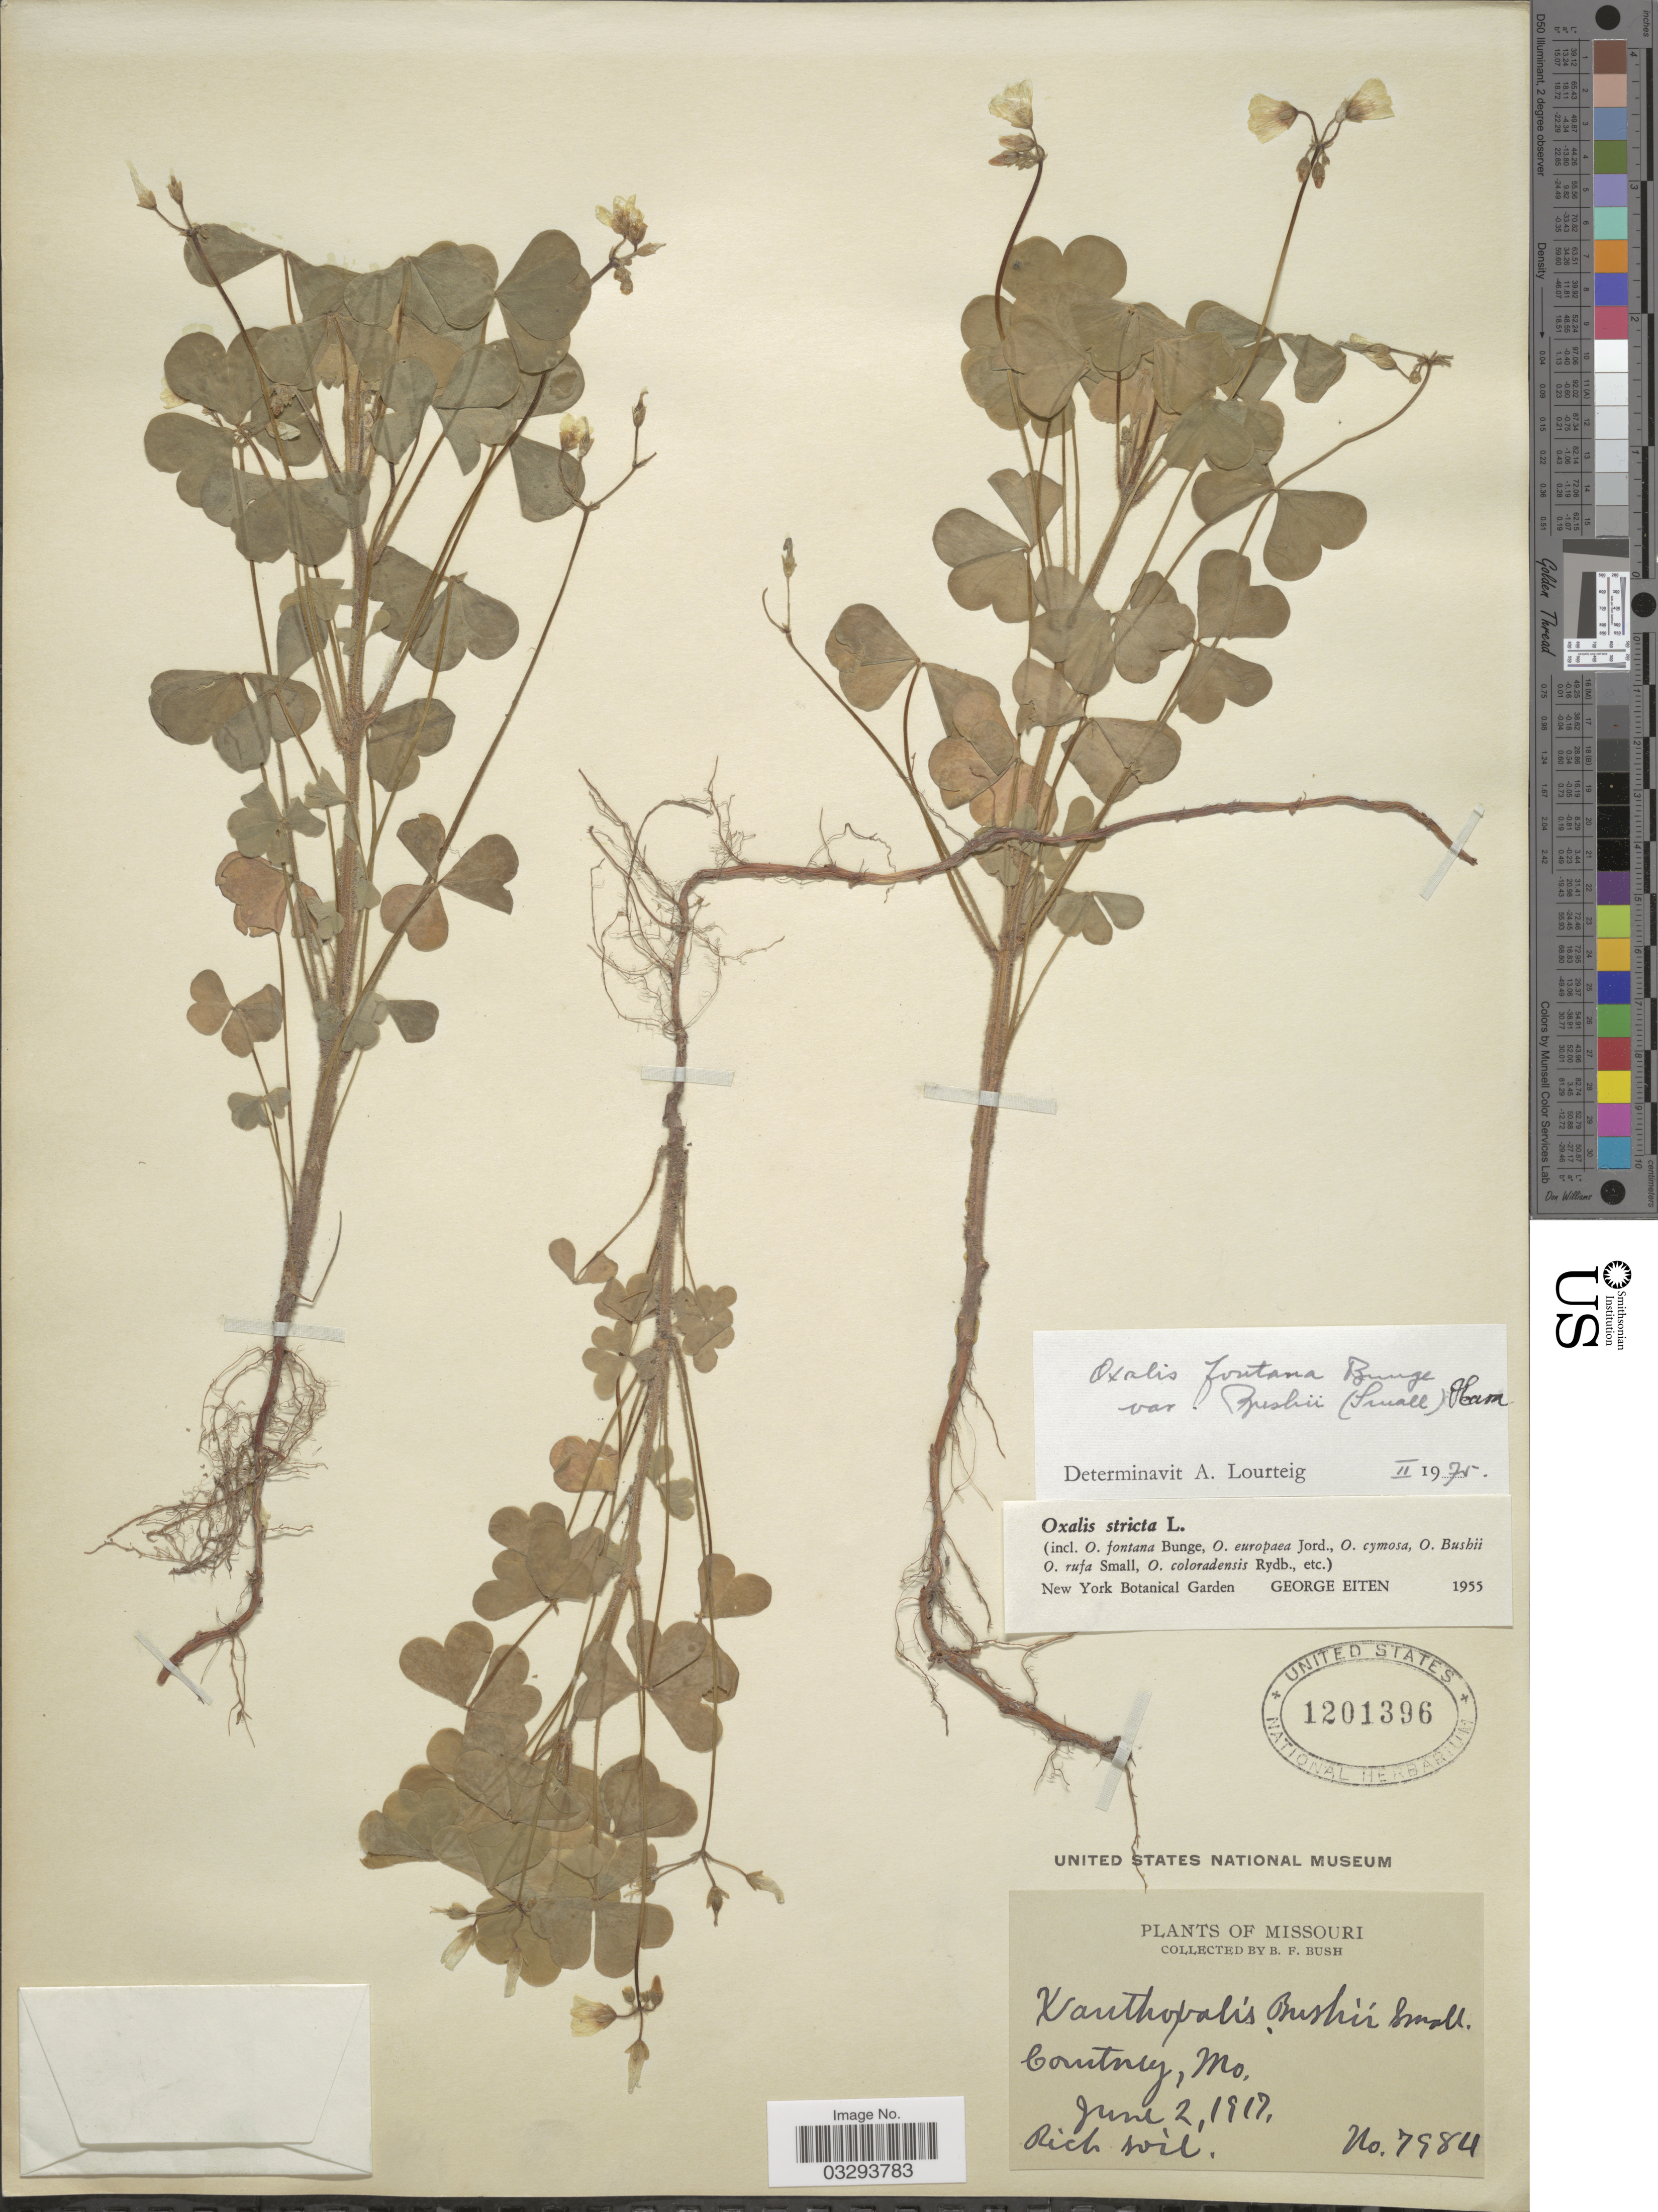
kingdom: Plantae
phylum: Tracheophyta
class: Magnoliopsida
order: Oxalidales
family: Oxalidaceae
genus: Oxalis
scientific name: Oxalis fontana var. bushii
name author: (Small) H. Hara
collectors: B. F. Bush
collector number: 7984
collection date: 1917-06-02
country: United States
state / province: Missouri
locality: Courtney.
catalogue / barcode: US 1201396